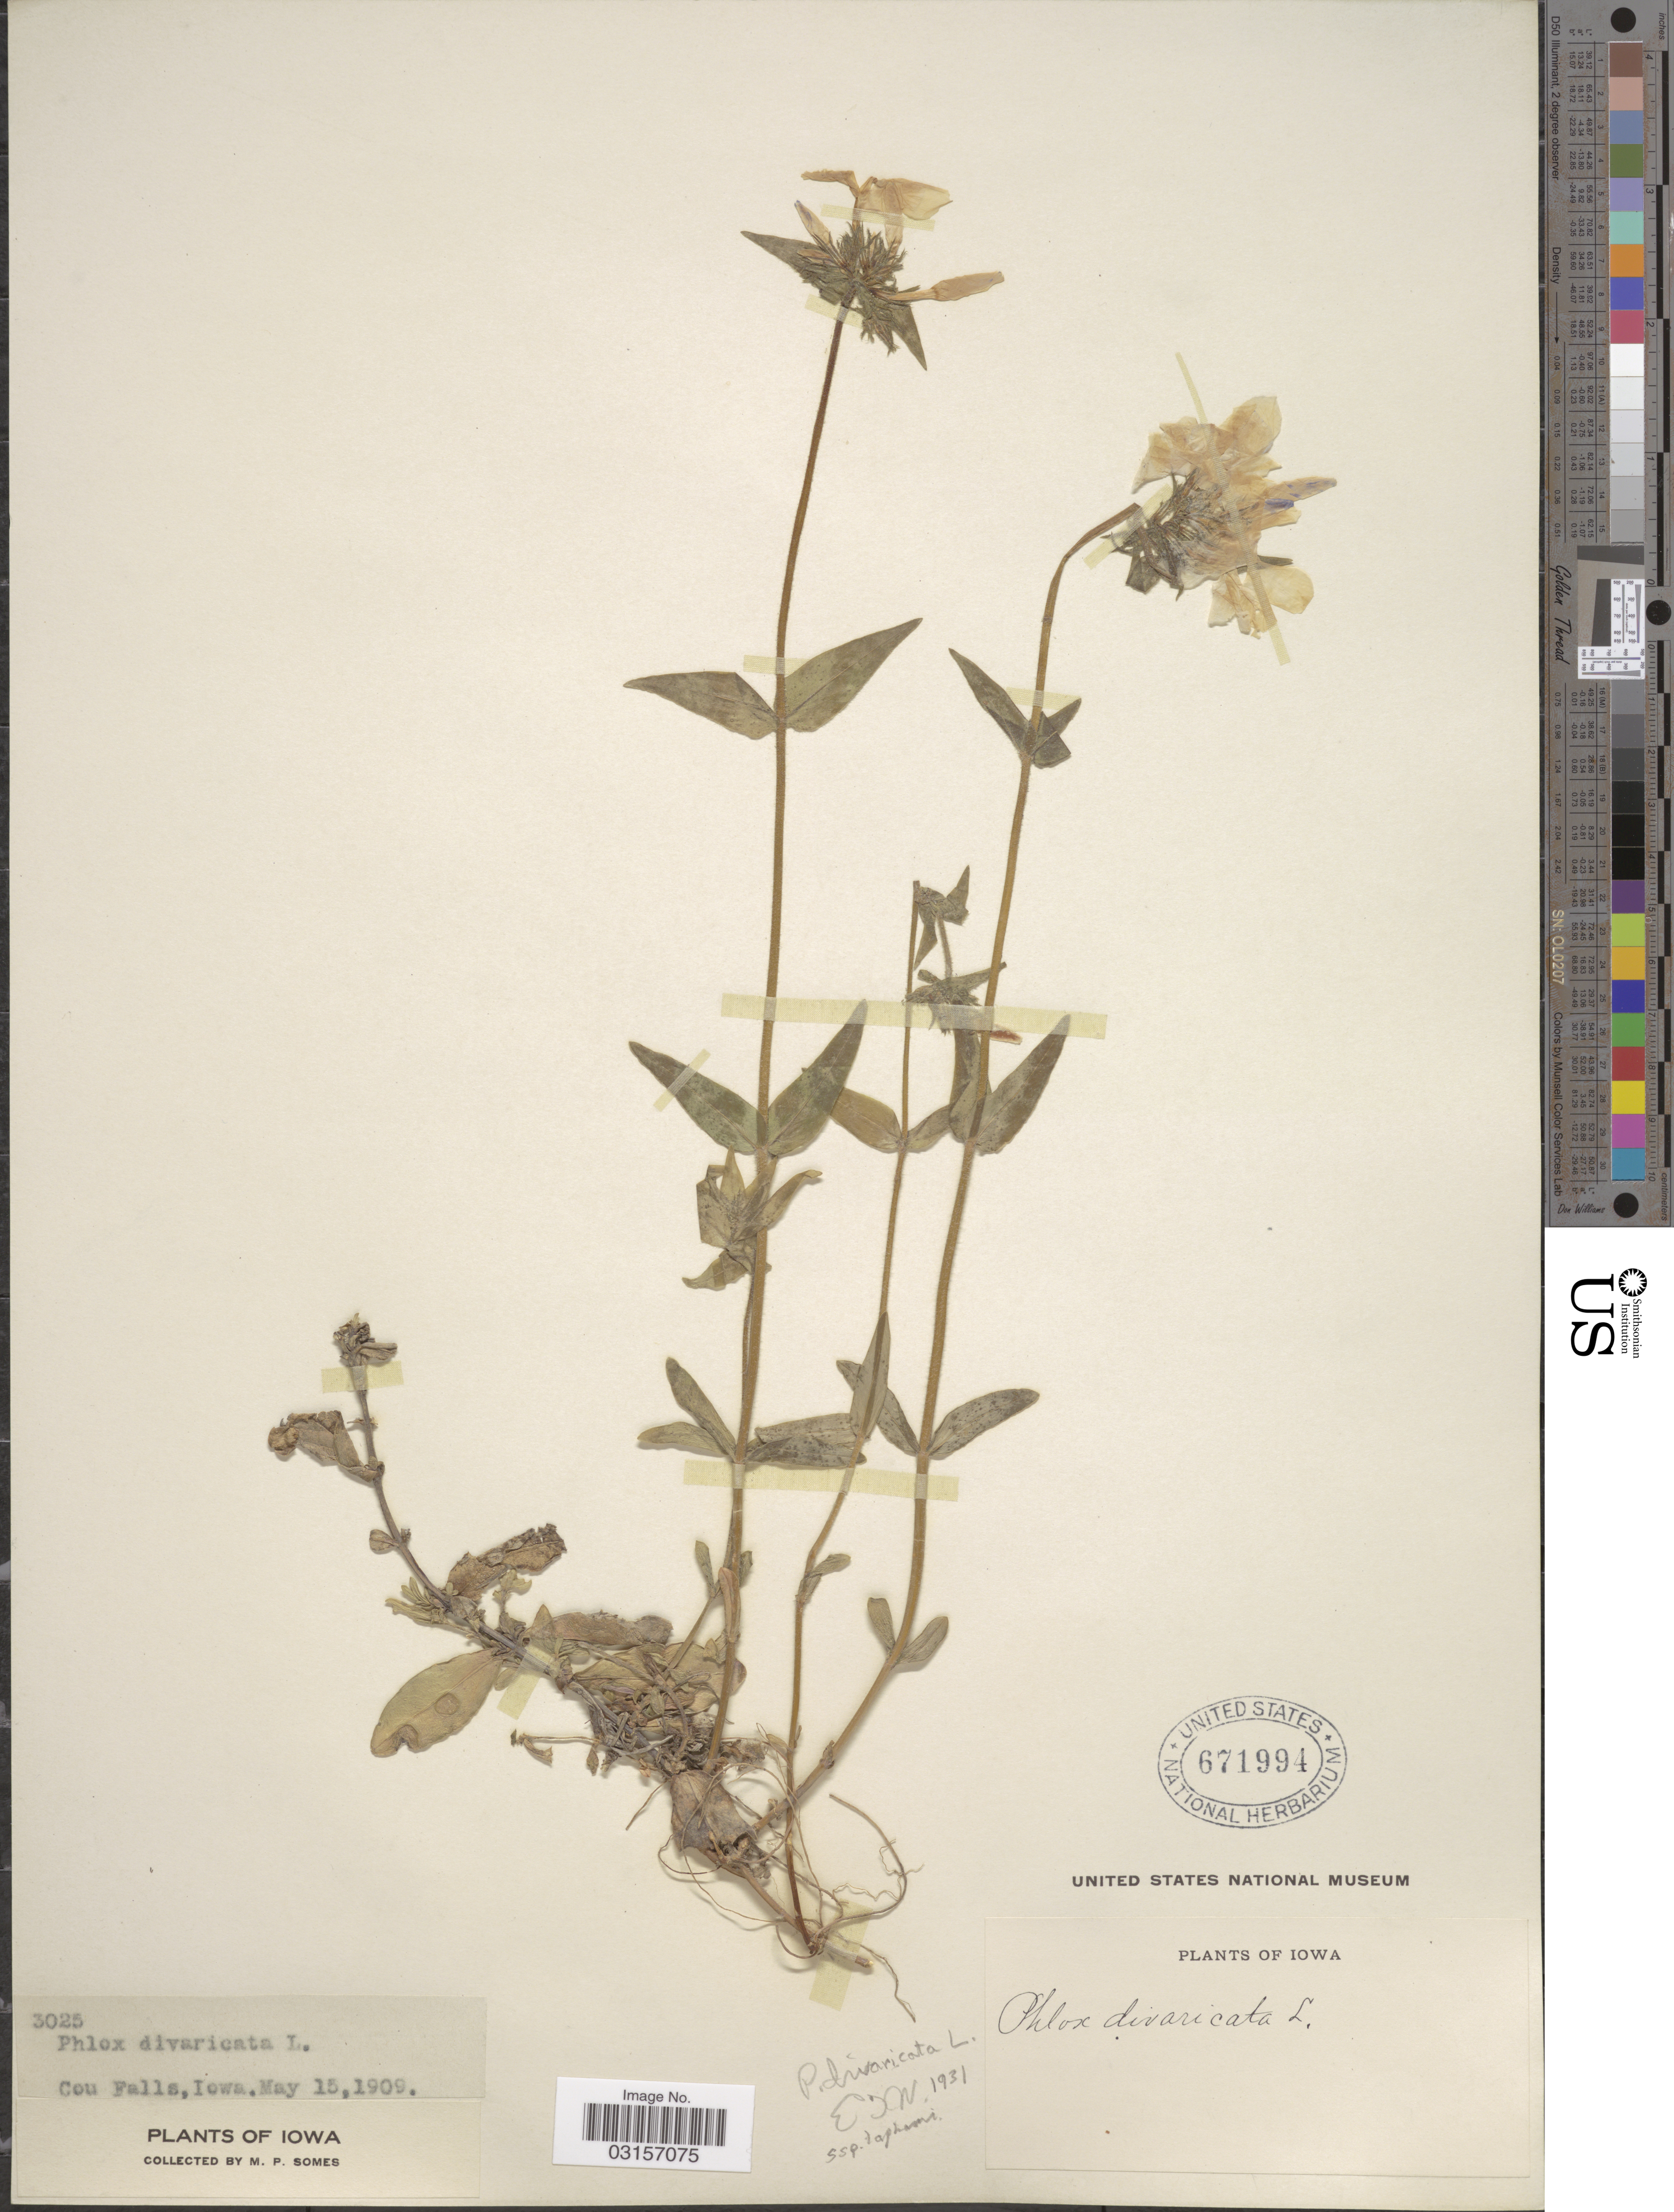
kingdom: Plantae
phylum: Tracheophyta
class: Magnoliopsida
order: Ericales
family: Polemoniaceae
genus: Phlox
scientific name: Phlox divaricata subsp. laphamii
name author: (Alph. Wood) Wherry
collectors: M. Somes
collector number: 3025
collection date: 1909-05-15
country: United States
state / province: Iowa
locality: Cou Falls.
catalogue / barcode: US 671994